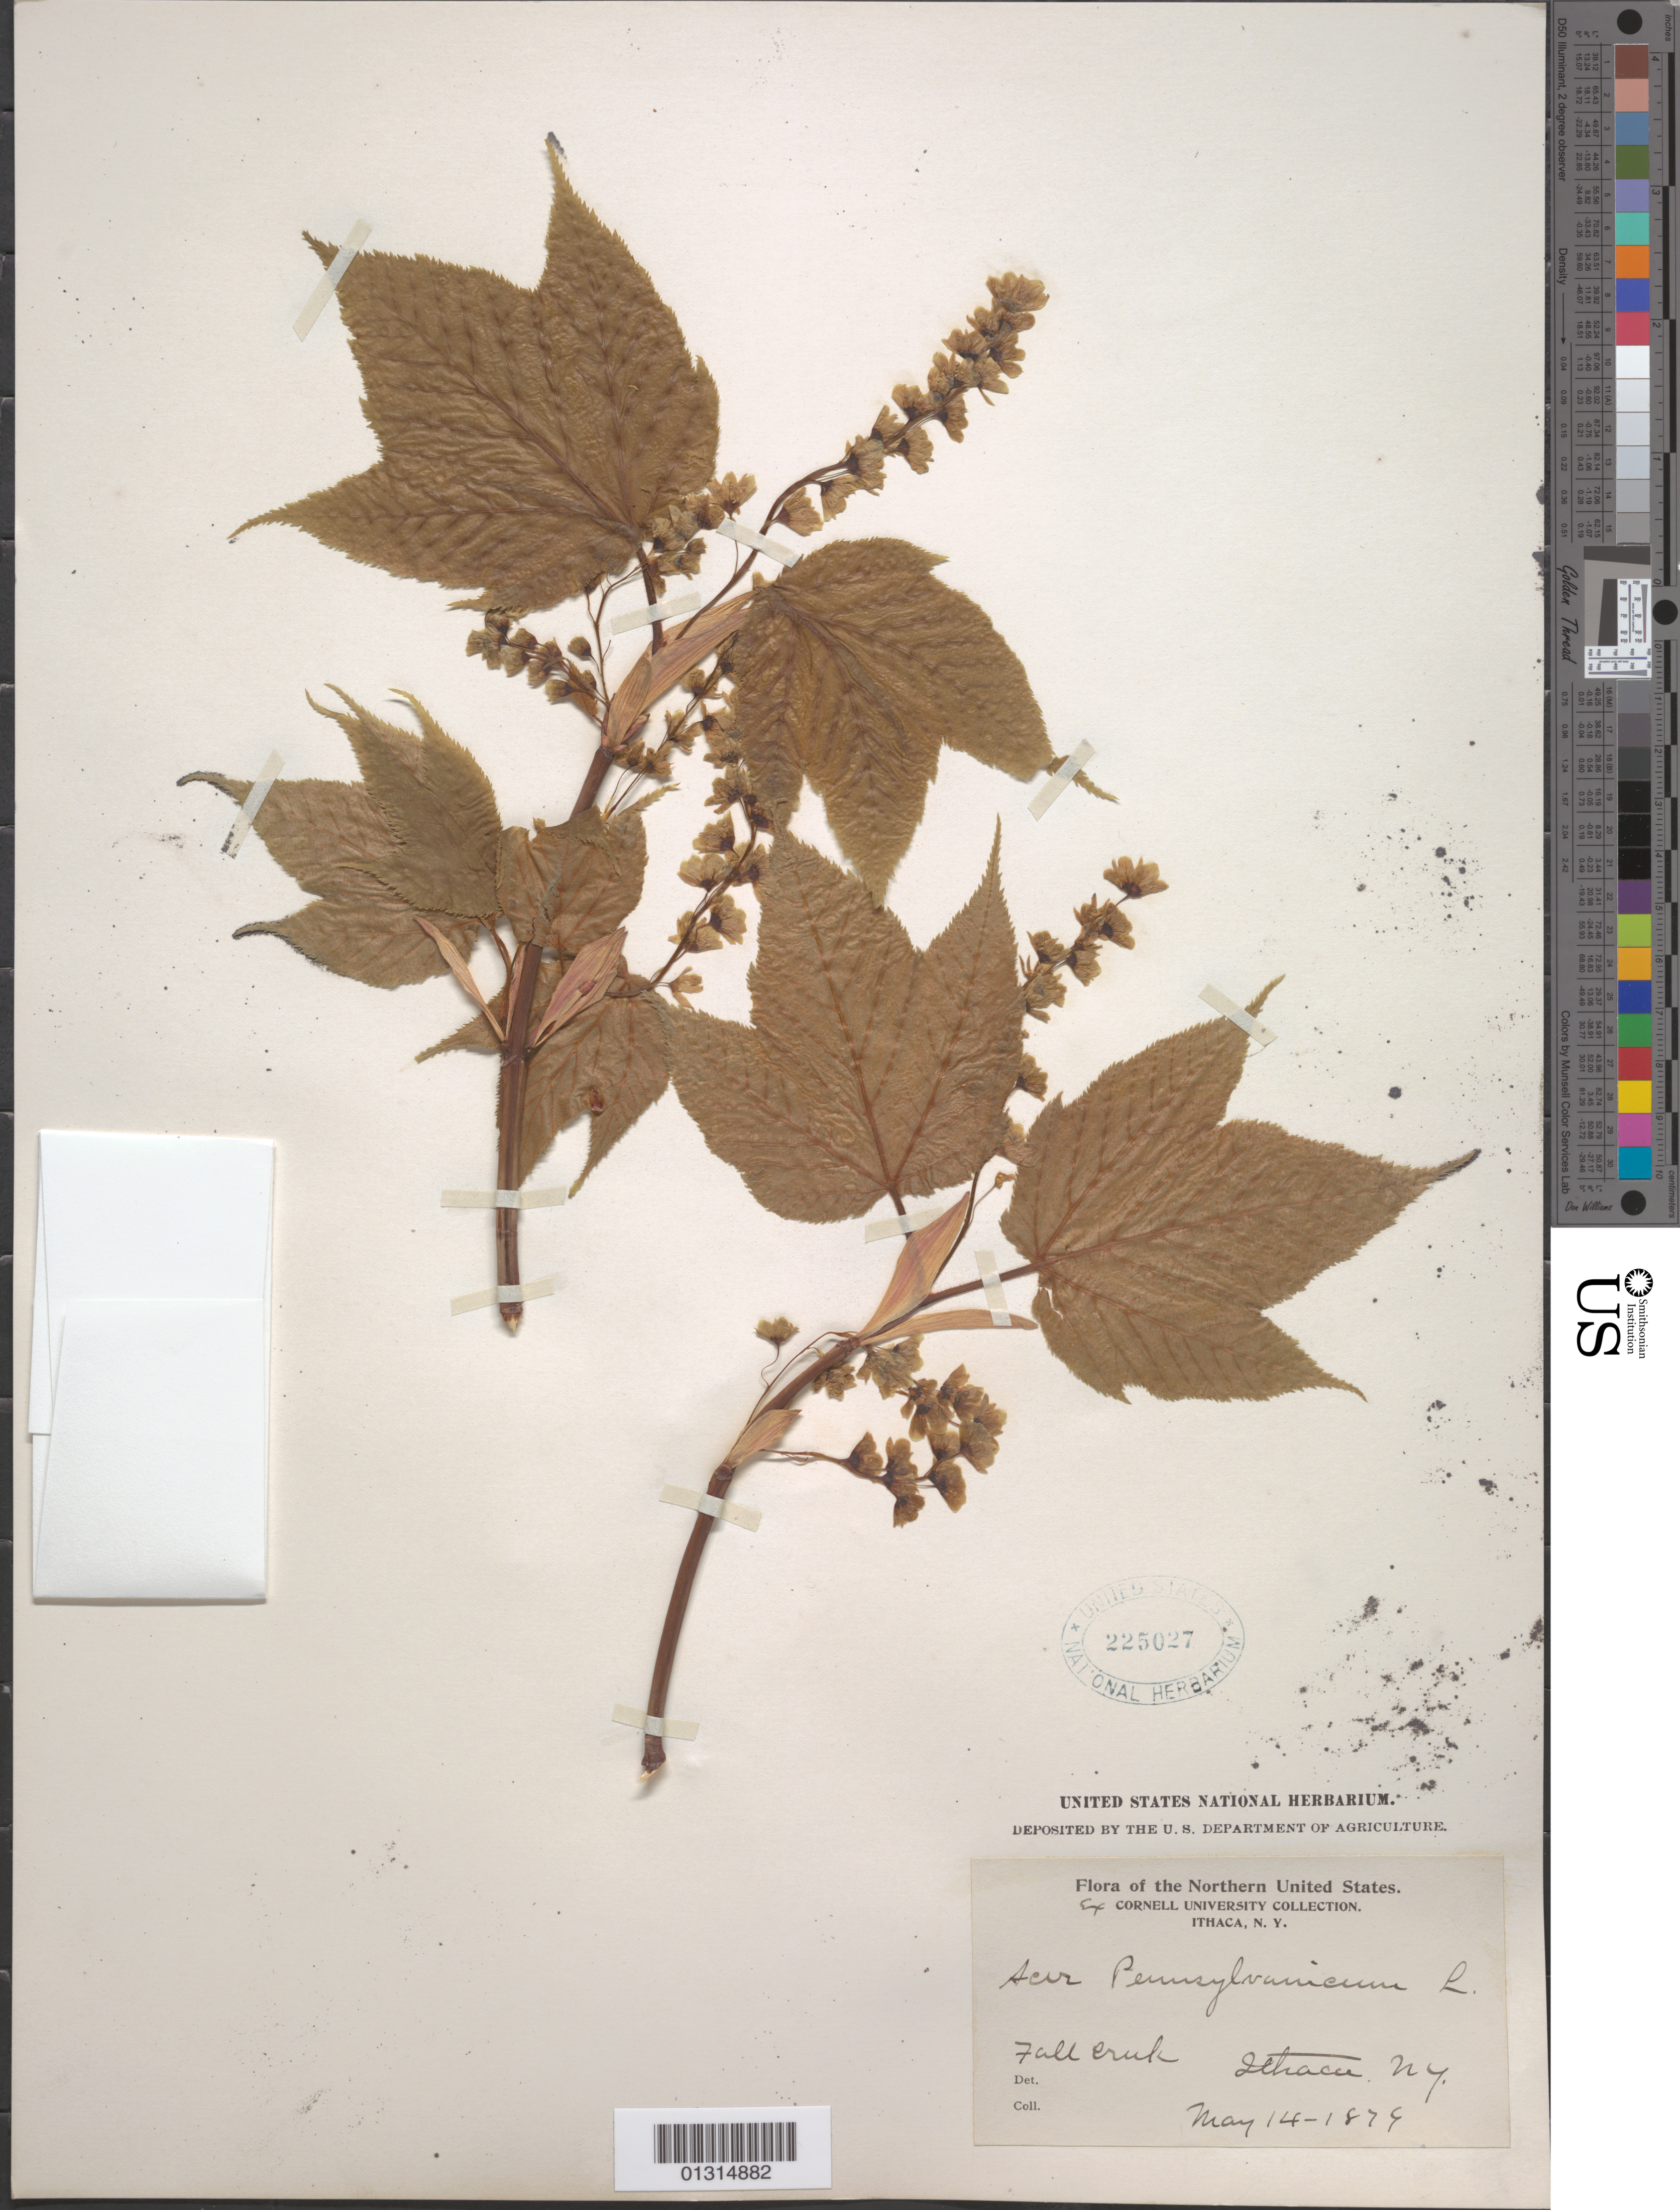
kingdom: Plantae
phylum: Tracheophyta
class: Magnoliopsida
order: Sapindales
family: Sapindaceae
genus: Acer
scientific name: Acer pensylvanicum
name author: L.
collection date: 1879-05-14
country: United States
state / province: New York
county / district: Tompkins County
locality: Ithaca, Fall Creek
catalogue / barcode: US 225027